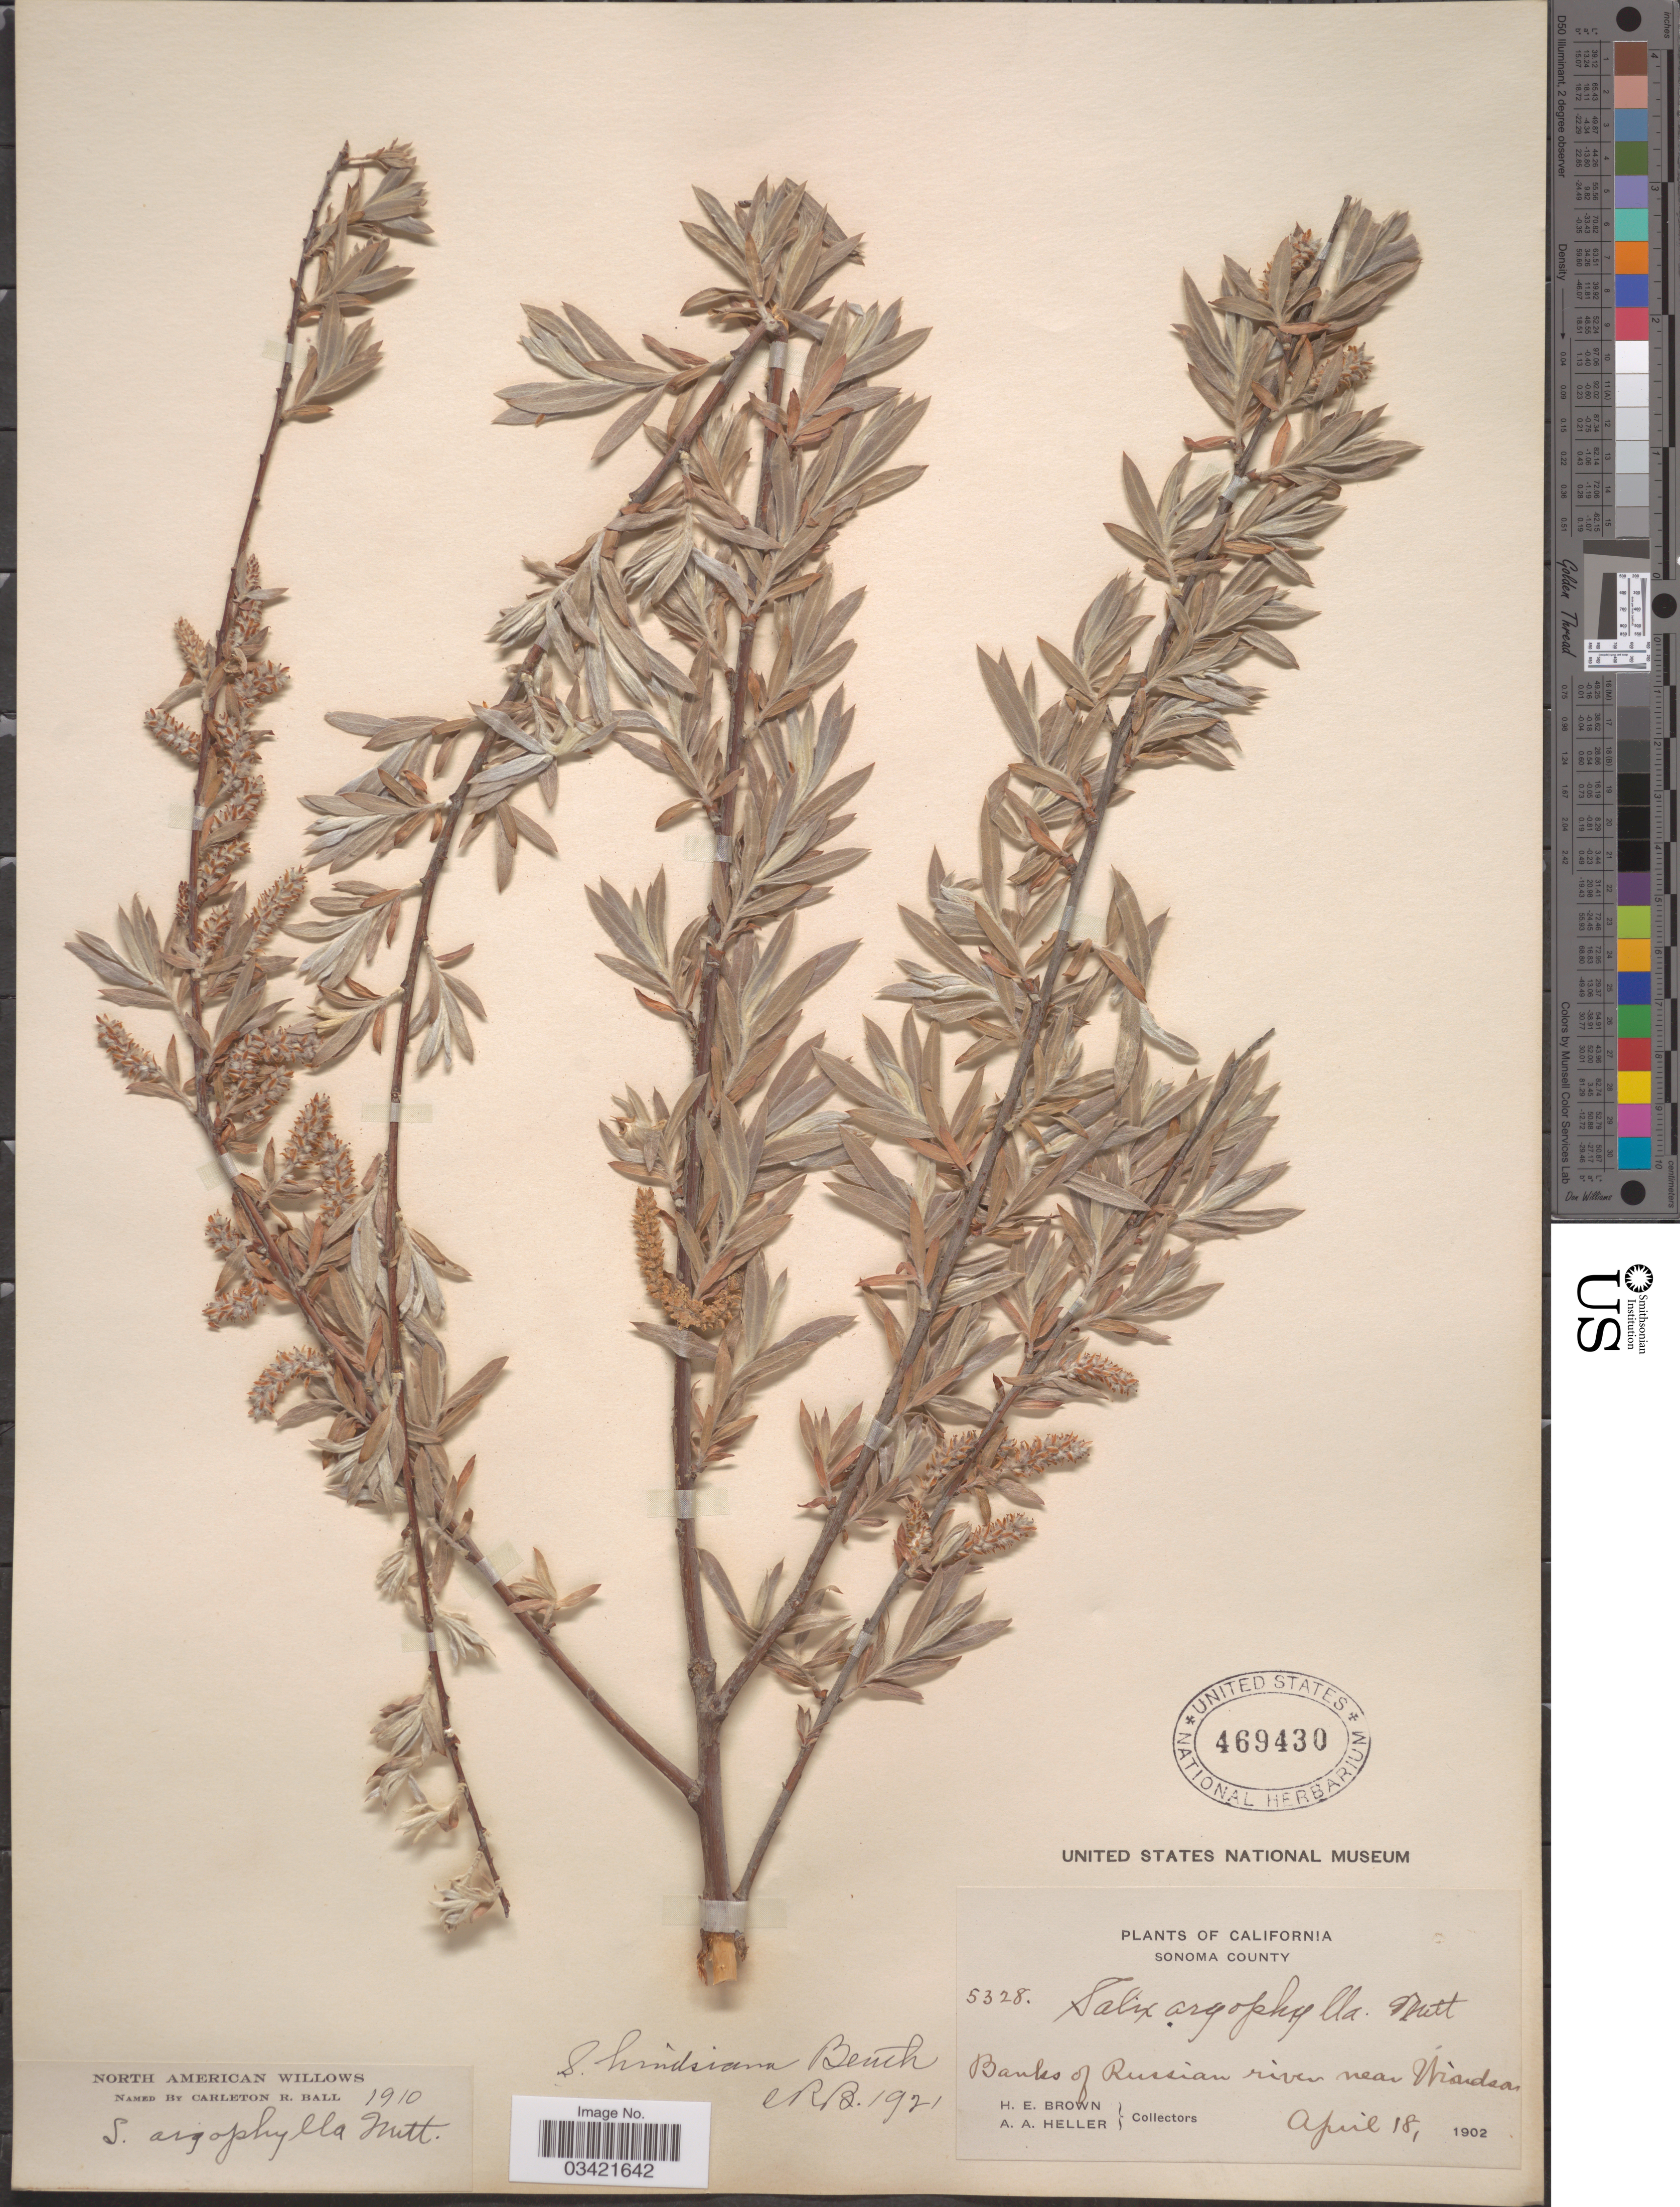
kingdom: Plantae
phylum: Tracheophyta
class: Magnoliopsida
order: Malpighiales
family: Salicaceae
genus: Salix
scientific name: Salix hindsiana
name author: Benth.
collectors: H. E. Brown & A. A. Heller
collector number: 5328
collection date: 1902-04-18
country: United States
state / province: California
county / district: Sonoma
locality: Sonoma County. Banks of Russian river near Windsor.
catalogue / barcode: US 469430